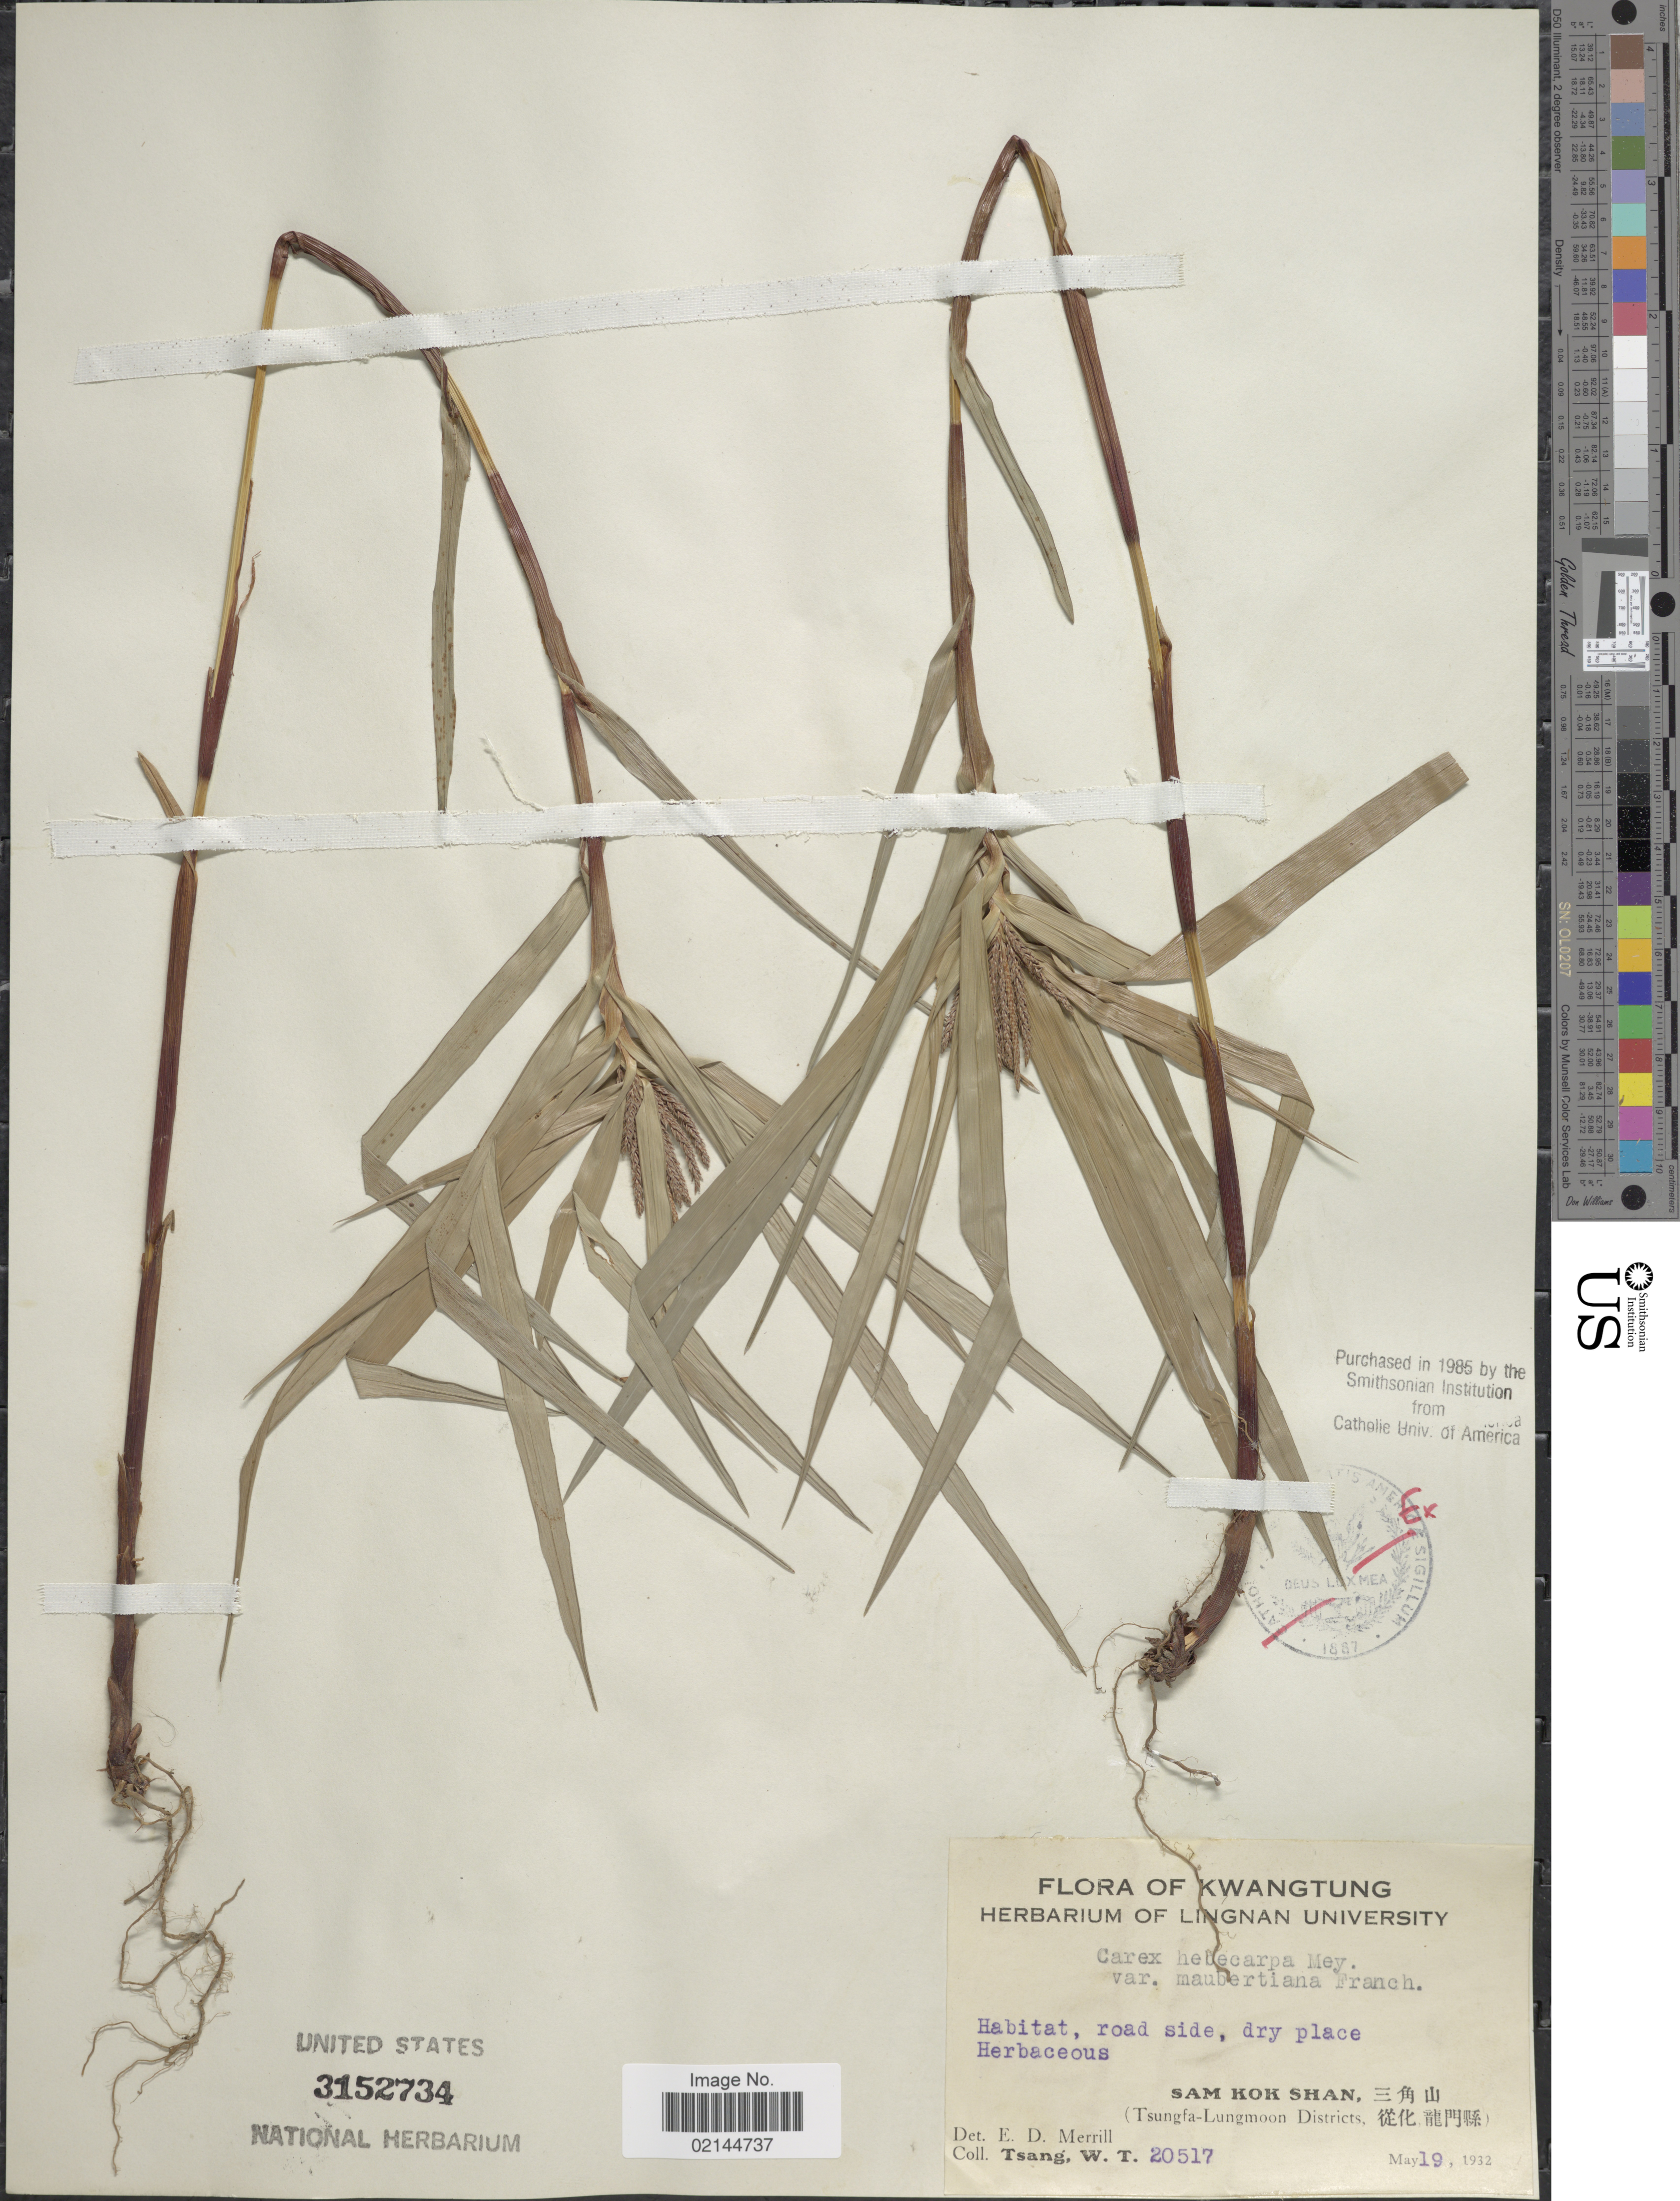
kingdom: Plantae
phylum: Tracheophyta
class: Liliopsida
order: Poales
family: Cyperaceae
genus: Carex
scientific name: Carex hebecarpa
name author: C.A. Mey.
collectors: W. T. Tsang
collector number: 20517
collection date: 1932-05-19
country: China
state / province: Guangdong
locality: Kwangtung. Sam Kok Shan ( Tsung-Lungmoon Districts)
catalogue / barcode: US 3152734